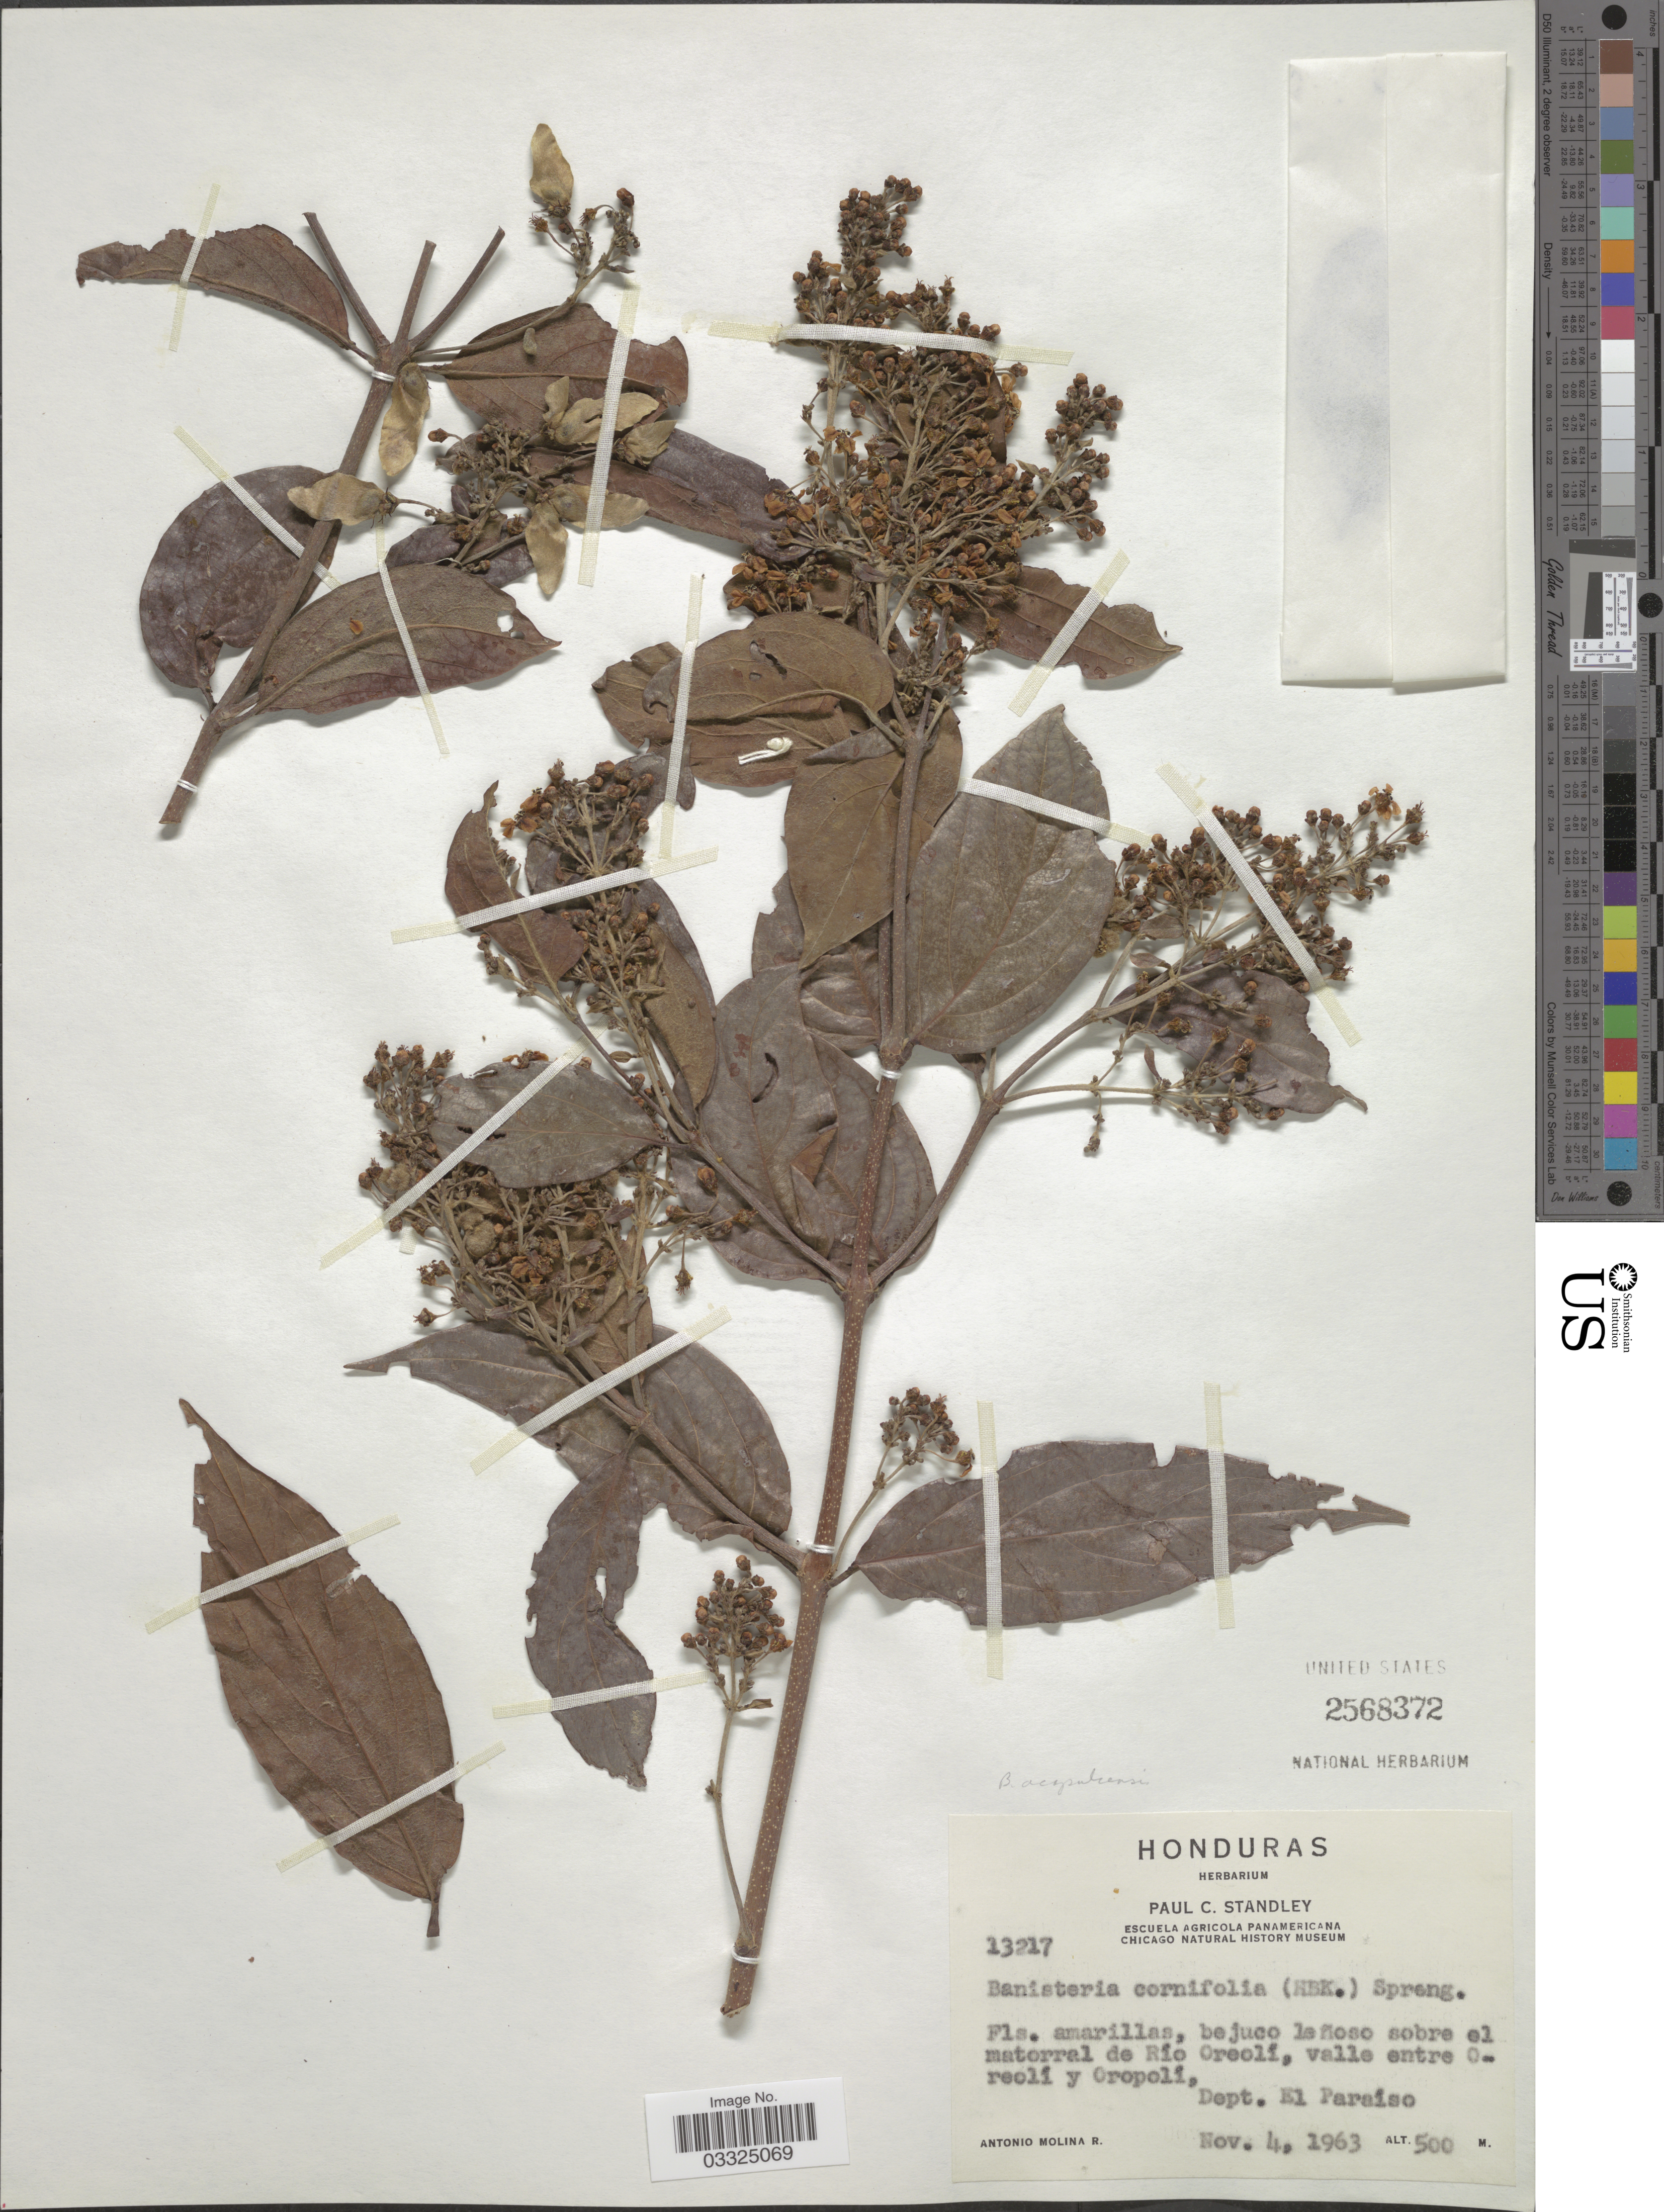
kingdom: Plantae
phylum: Tracheophyta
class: Magnoliopsida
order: Malpighiales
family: Malpighiaceae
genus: Bronwenia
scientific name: Bronwenia acapulcensis var. acapulcensis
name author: (Rose) W.R. Anderson & C. Davis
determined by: Strong, Mark T., (BOT), Smithsonian Institution - National Museum of Natural History (UNITED STATES)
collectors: A. Molina R.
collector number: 13217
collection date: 1963-11-04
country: Honduras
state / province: El Paraíso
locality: Bejuco leñoso sobre el matorral de Río Oreolí, valle entre Oreolí y Oropolí, Dept. El Paraíso.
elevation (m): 500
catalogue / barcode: US 2568372